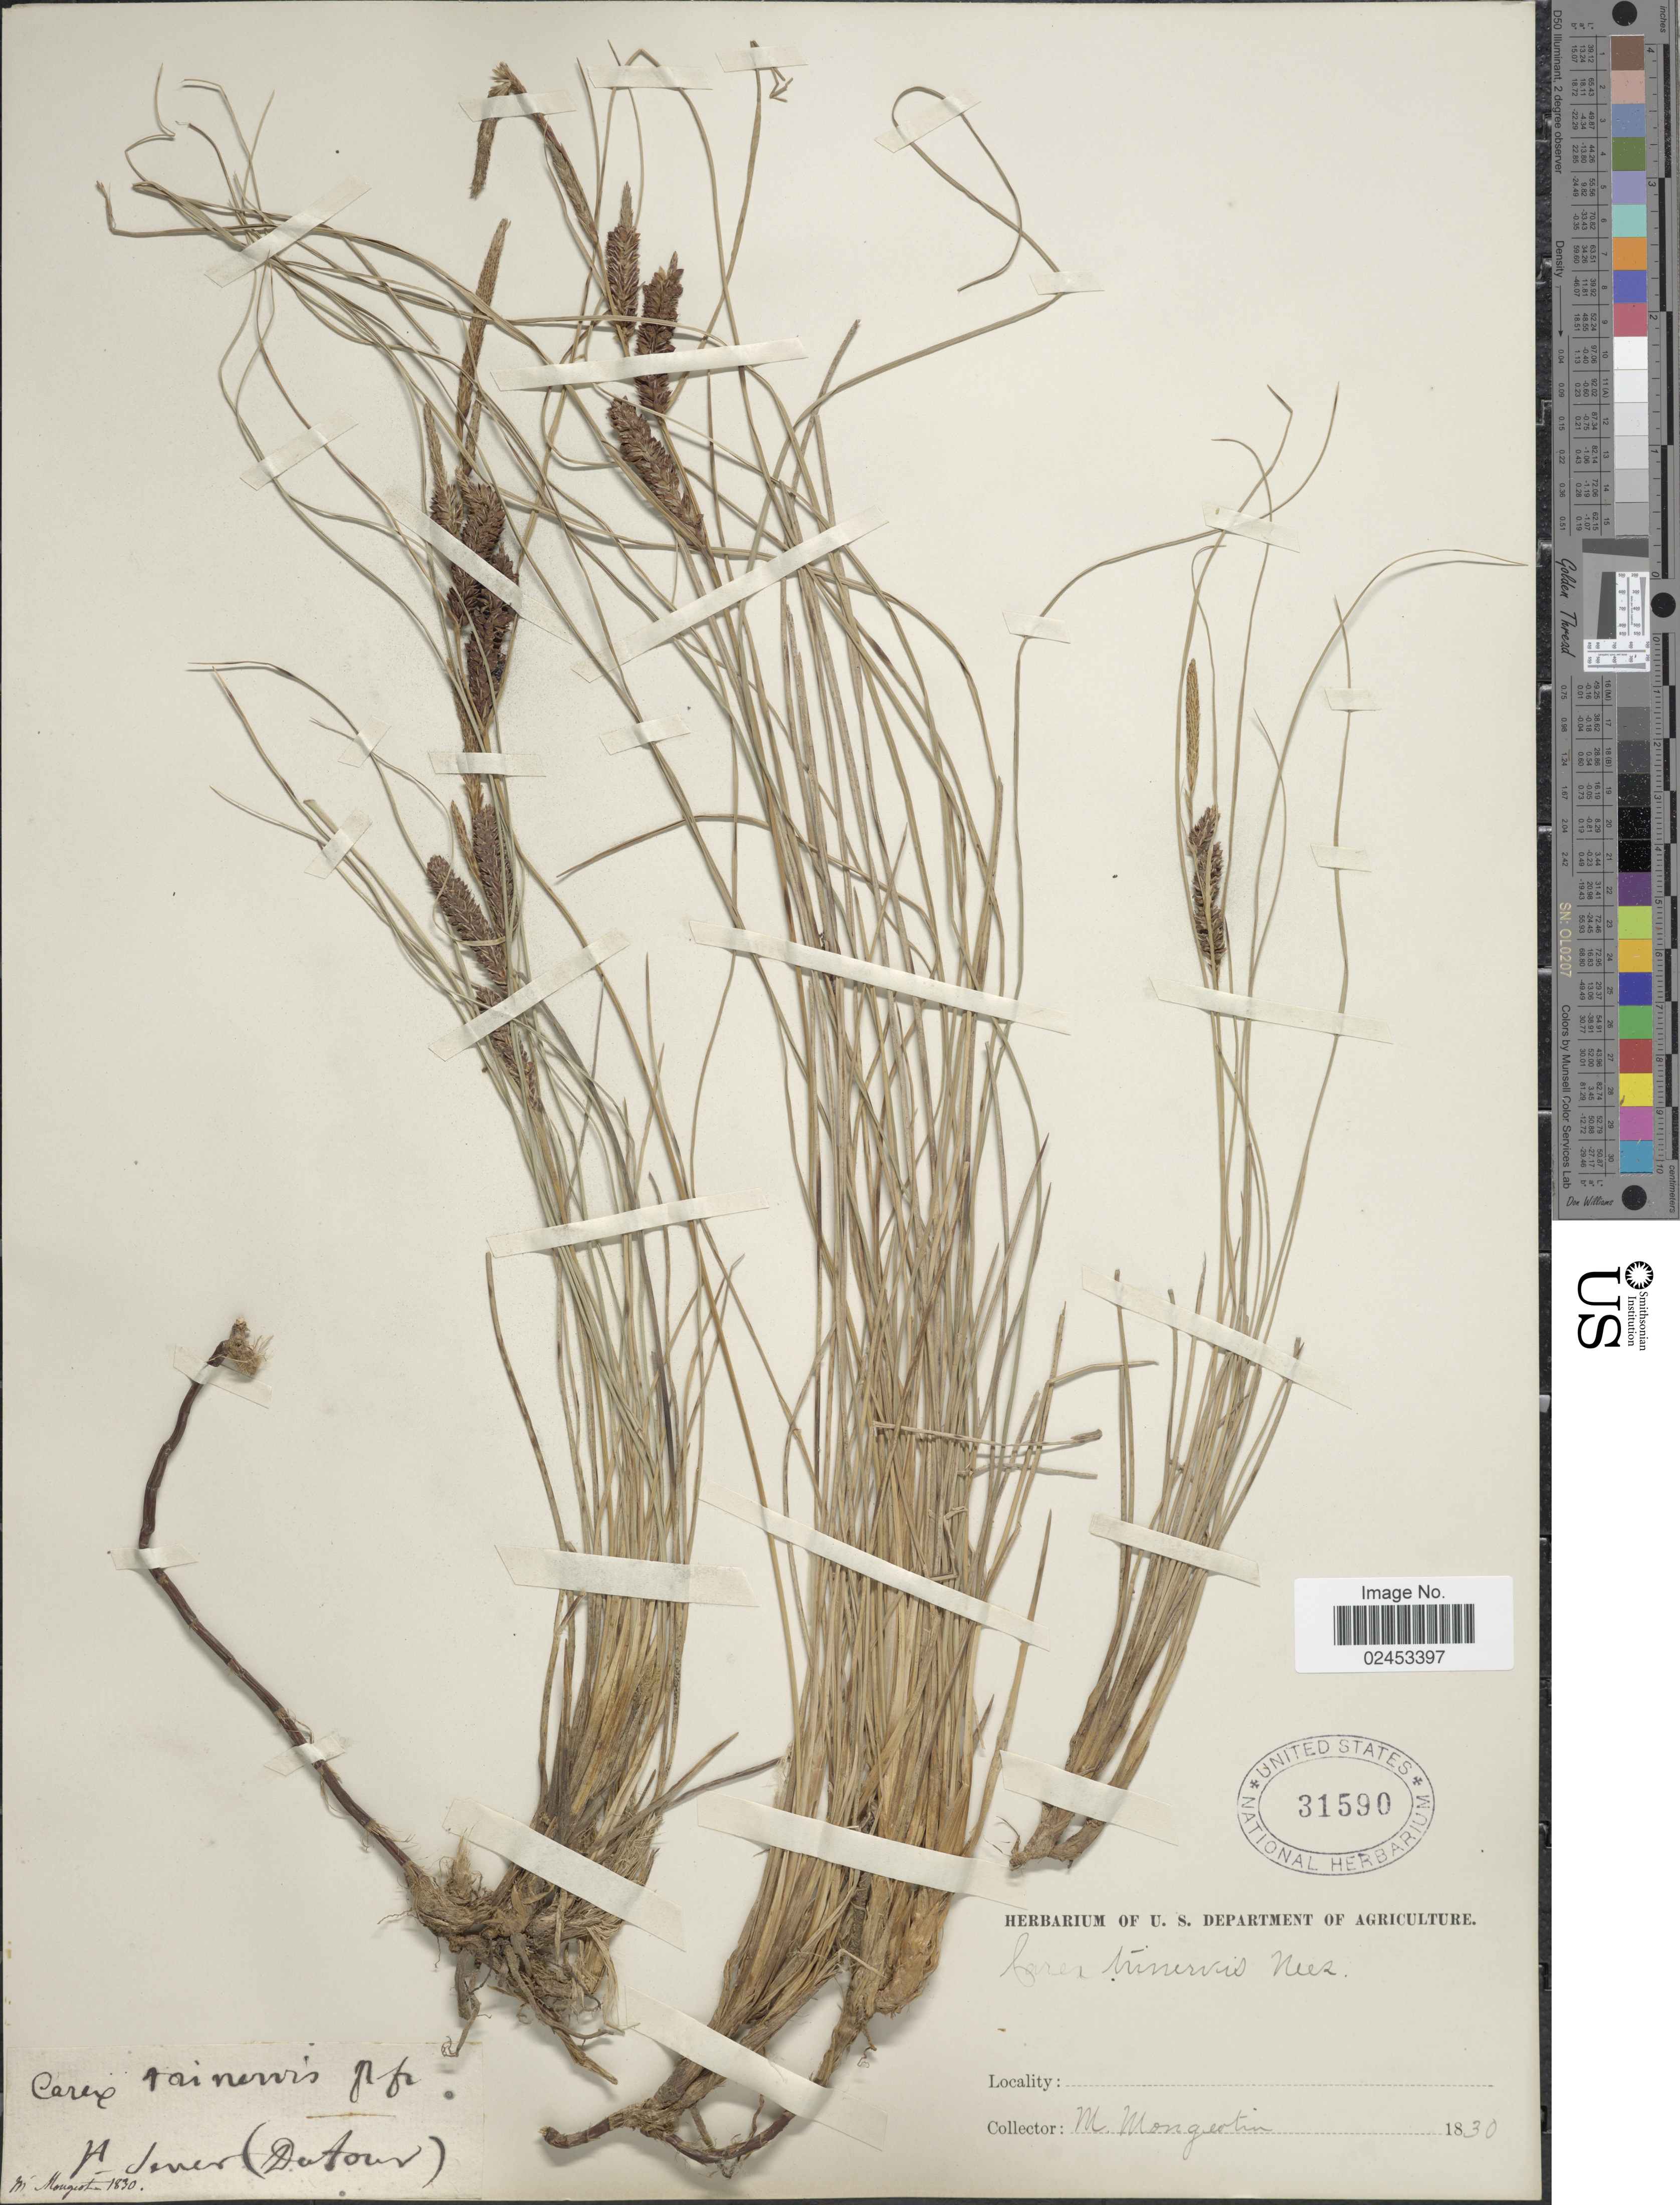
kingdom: Plantae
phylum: Tracheophyta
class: Liliopsida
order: Poales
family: Cyperaceae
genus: Carex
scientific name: Carex trinervis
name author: Degl.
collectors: Moricand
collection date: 1830-08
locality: H Jever (Dutour) [interpreted]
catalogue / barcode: US 31590